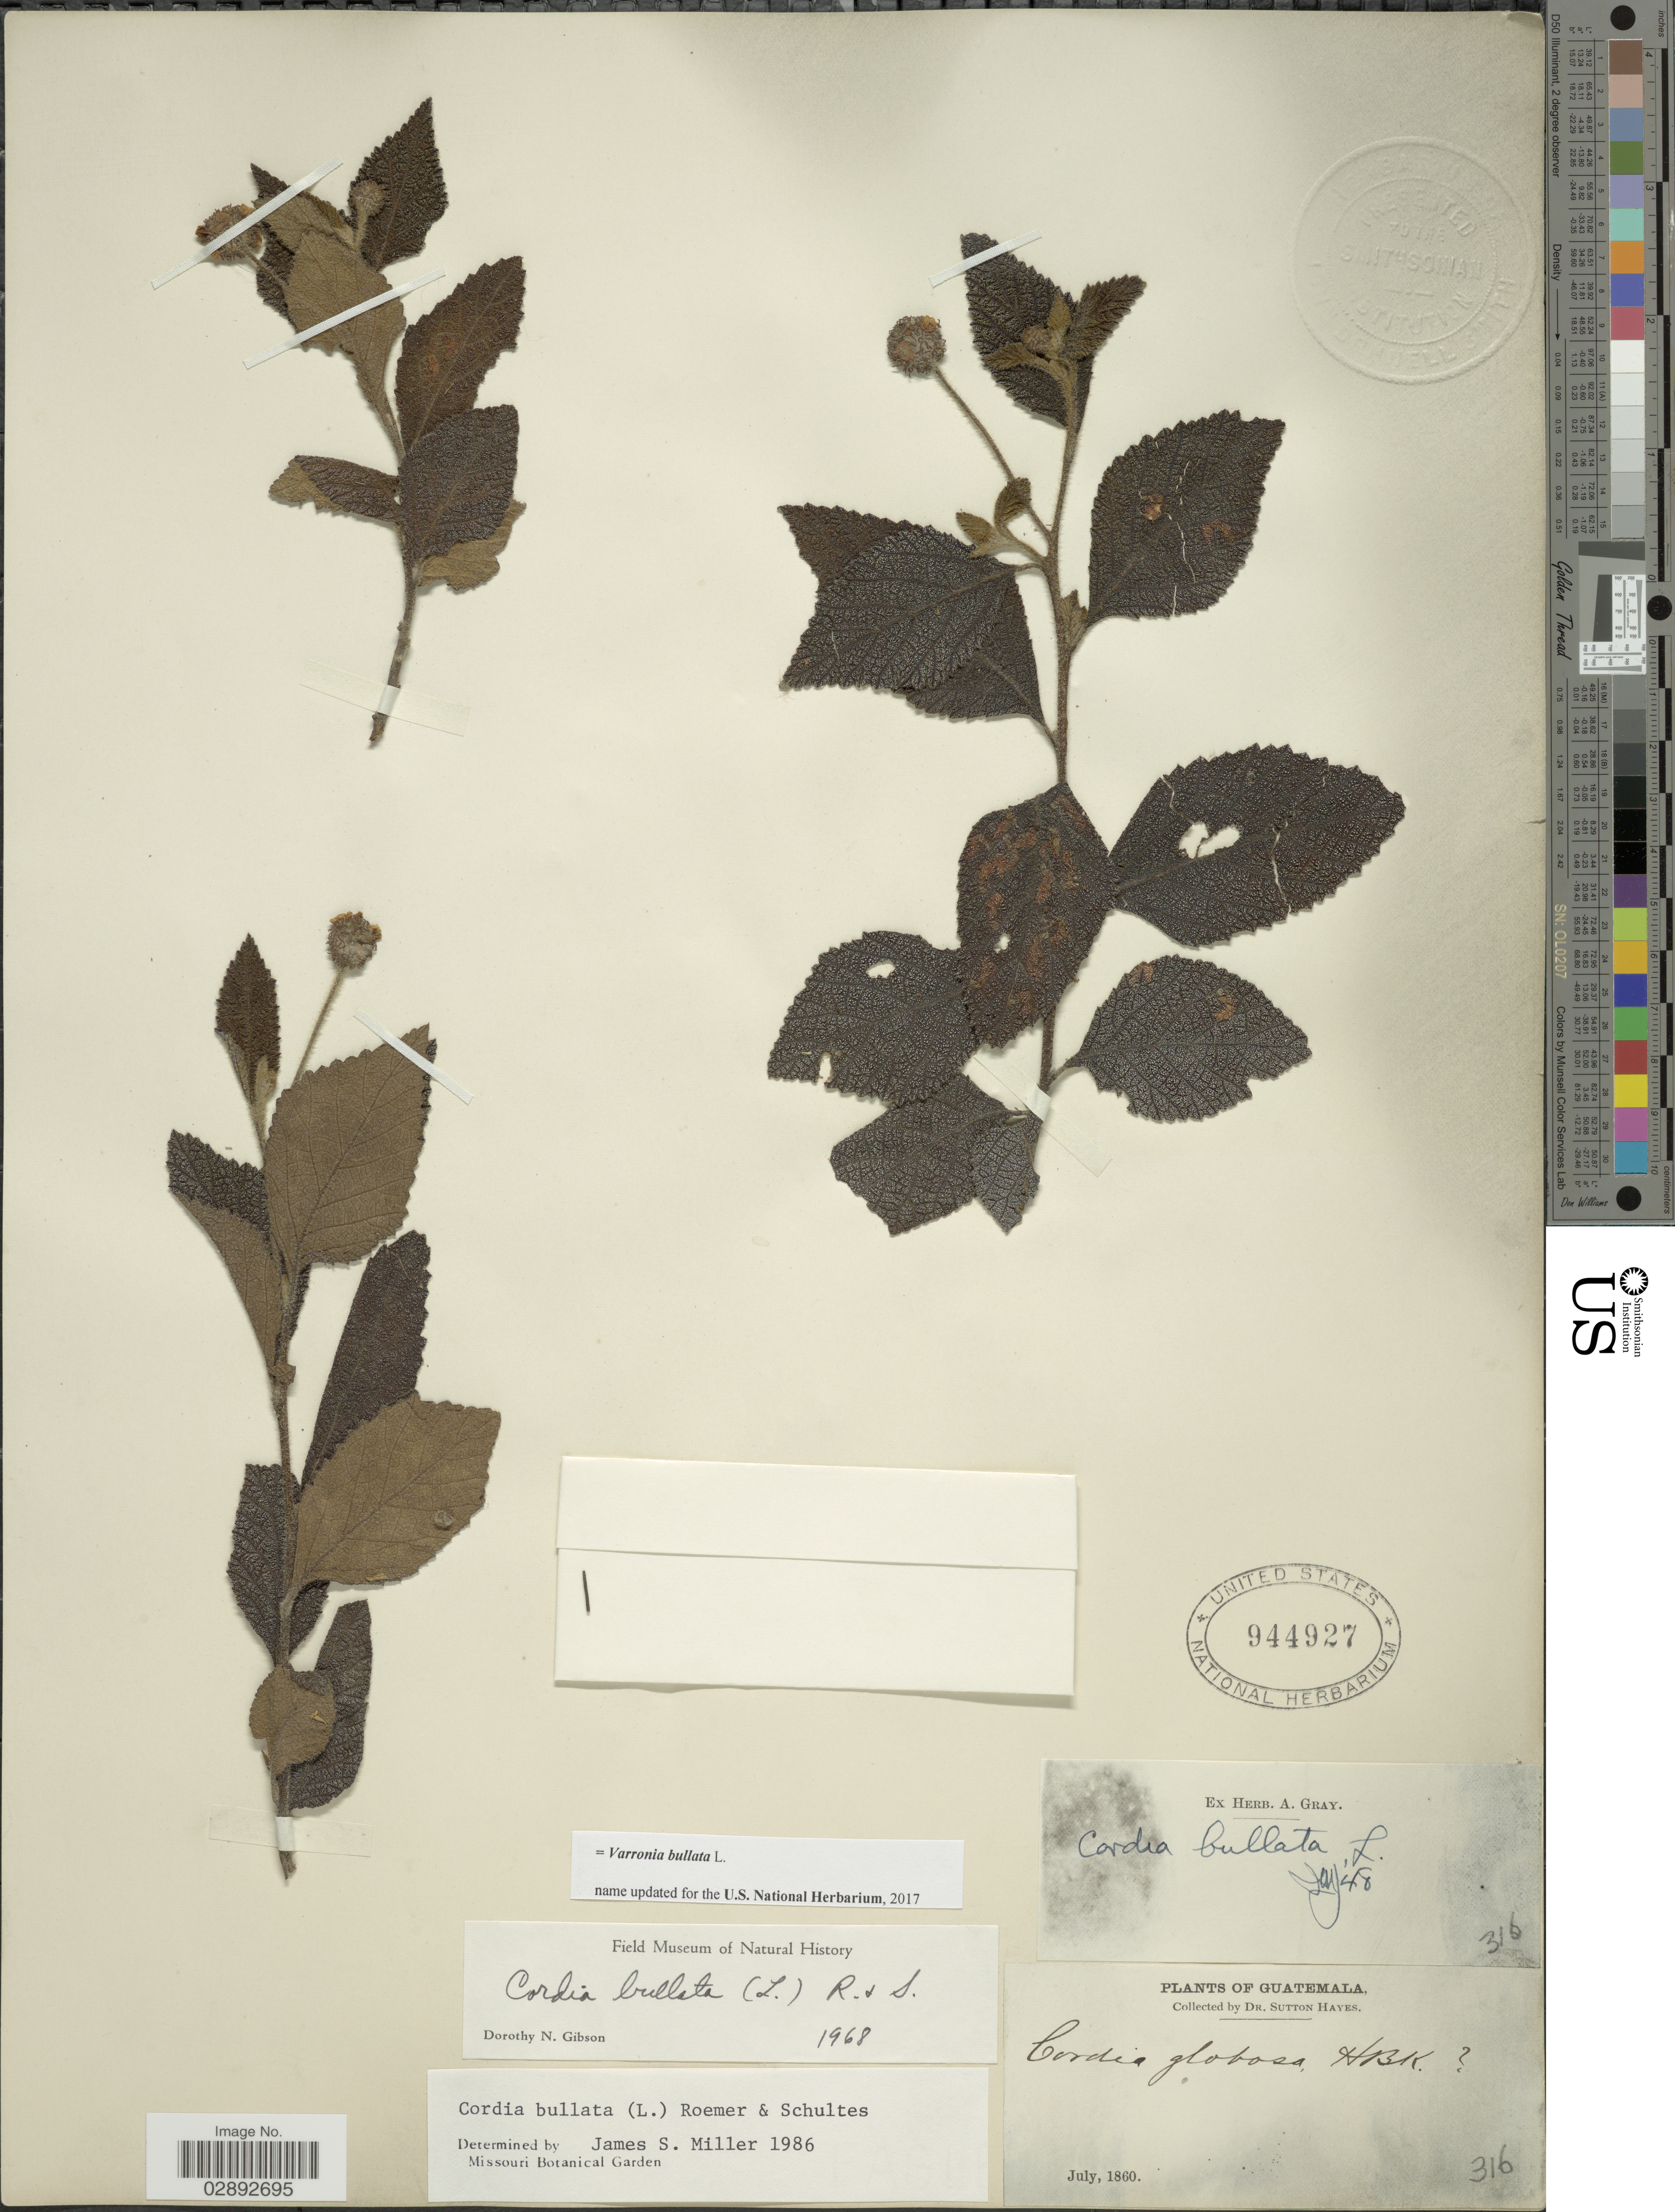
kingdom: Plantae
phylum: Tracheophyta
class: Magnoliopsida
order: Boraginales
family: Cordiaceae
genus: Varronia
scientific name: Varronia bullata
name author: L.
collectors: S. Hayes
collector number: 316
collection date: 1860-07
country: Guatemala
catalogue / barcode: US 944927